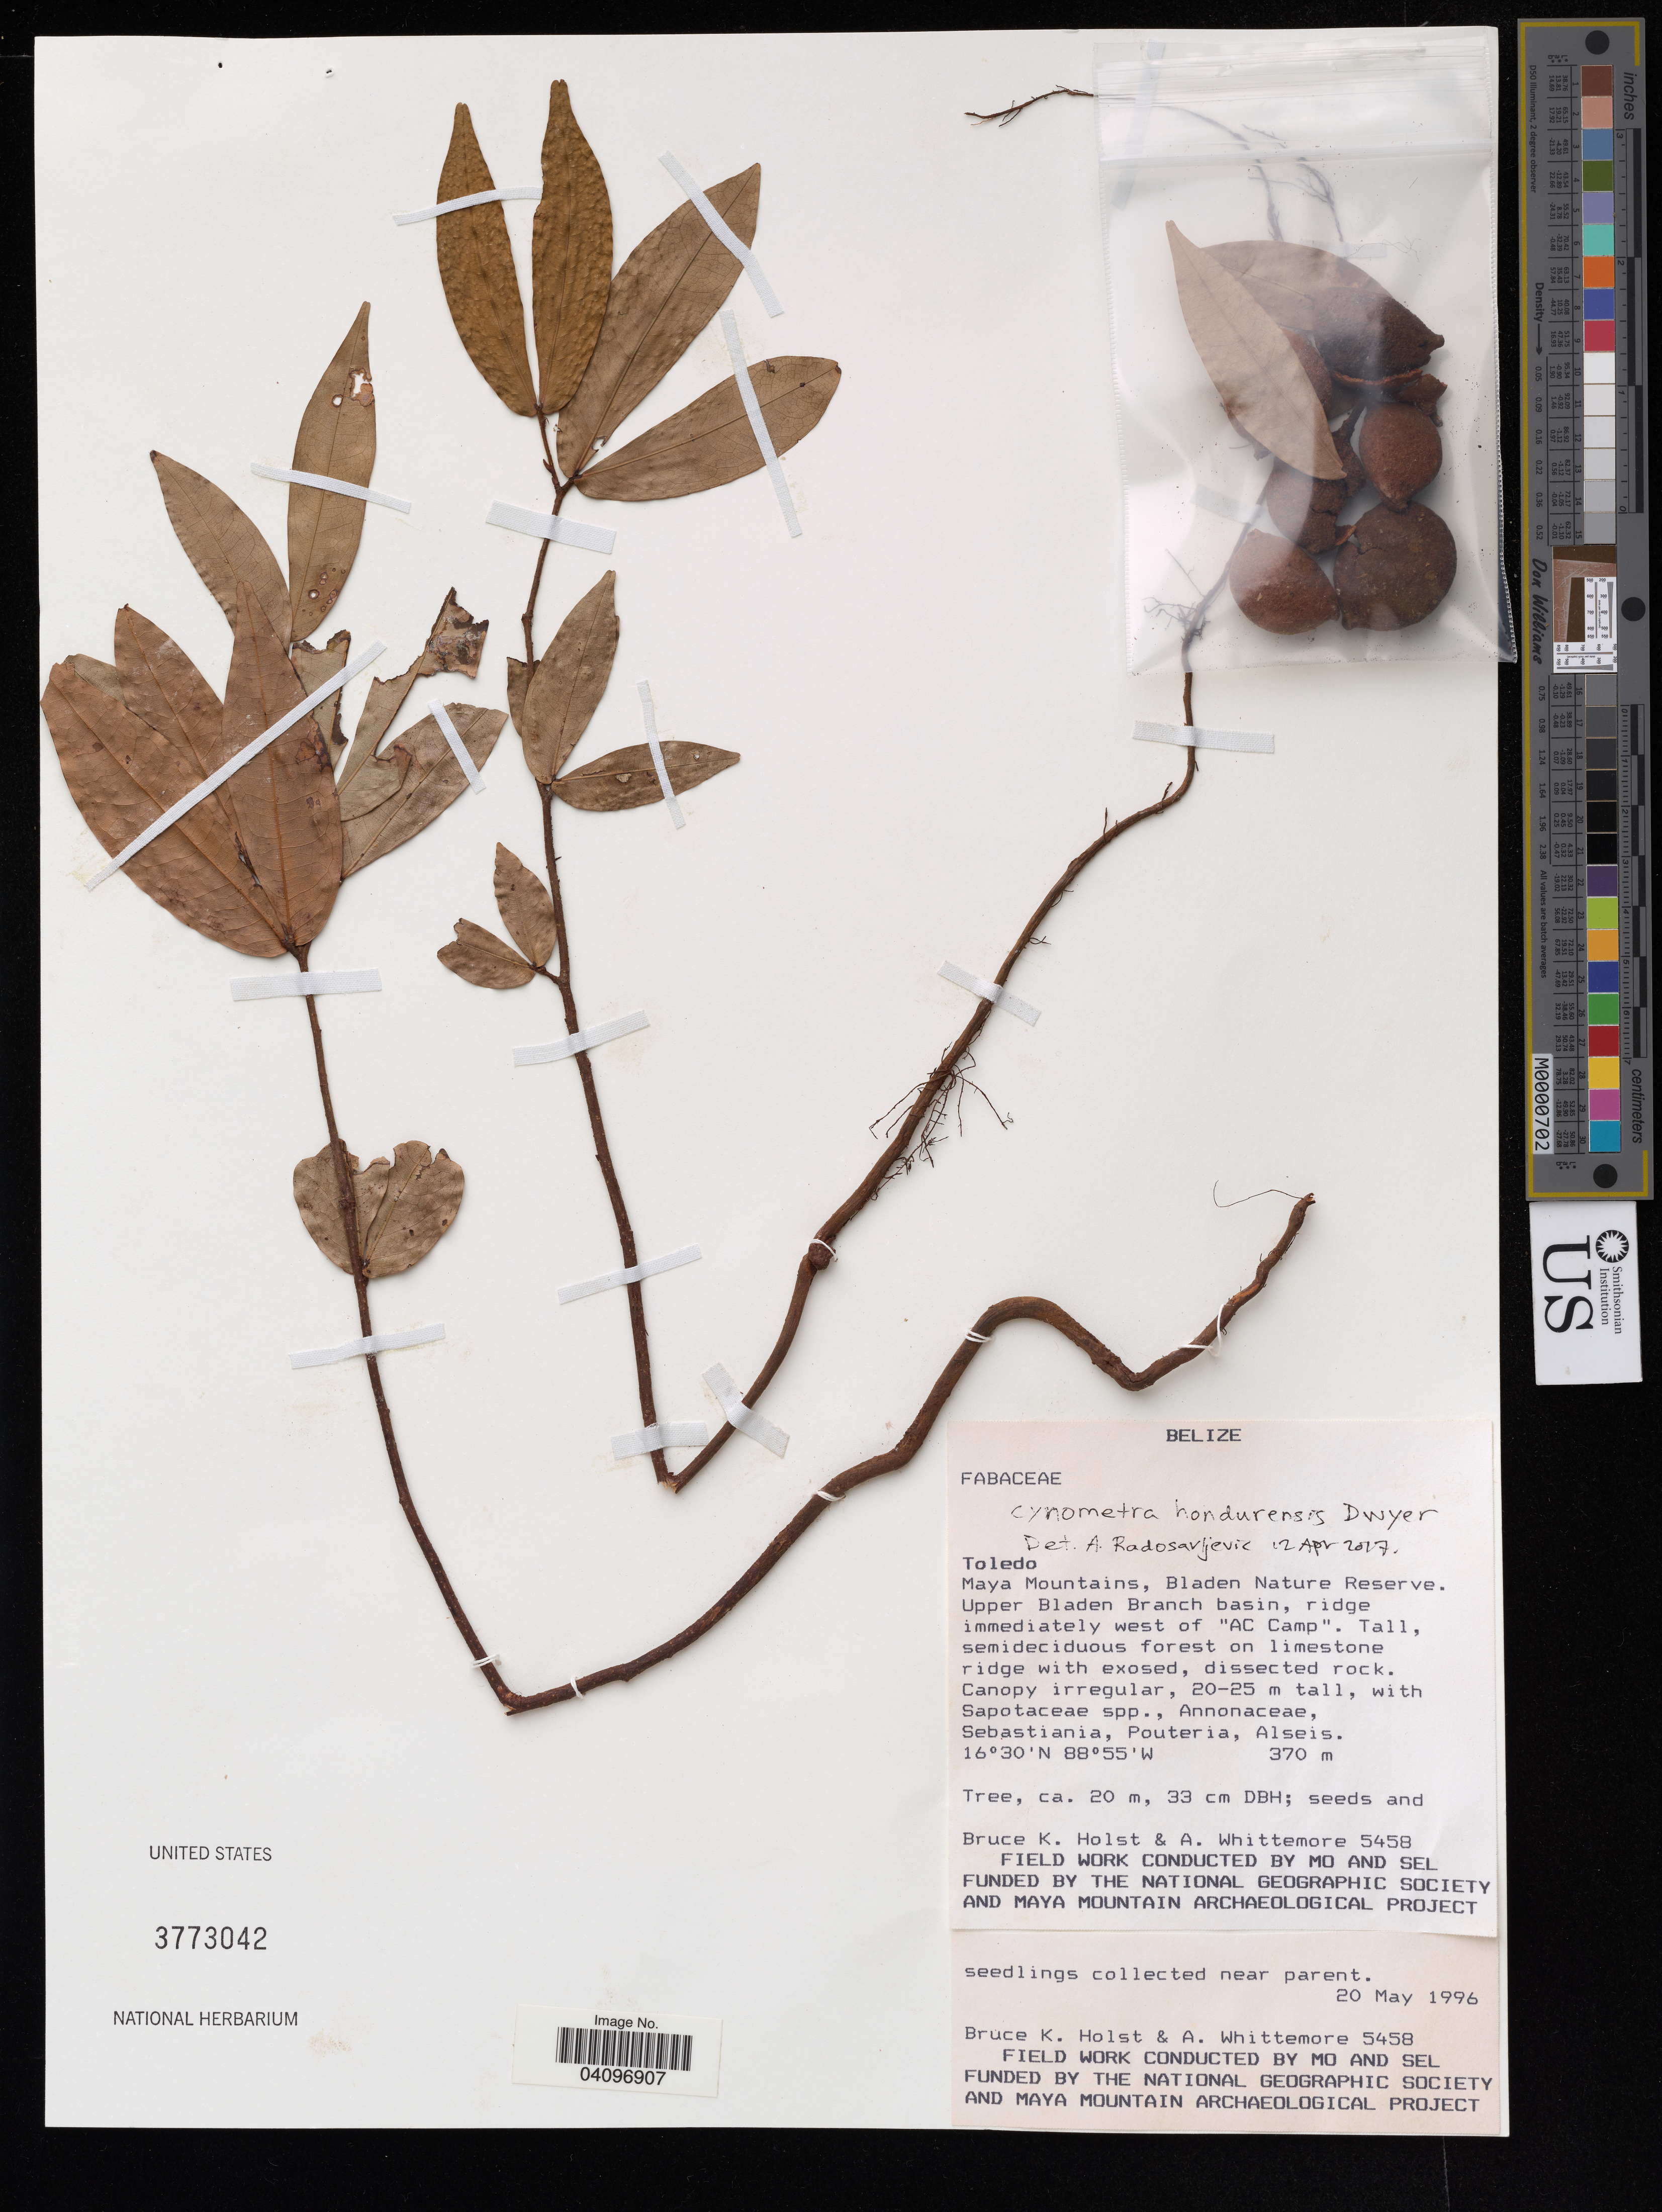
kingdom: Plantae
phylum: Tracheophyta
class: Magnoliopsida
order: Fabales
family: Fabaceae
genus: Cynometra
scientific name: Cynometra hondurensis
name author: Dwyer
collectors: B. Holst & A. Whittmore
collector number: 5458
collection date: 1996-05-20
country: Belize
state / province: Toledo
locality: Maya Mountains, Bladen Nature Reserve. Upper Bladen Branch basin, ridge immediately west of "AC Camp".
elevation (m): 370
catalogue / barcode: US 3773042